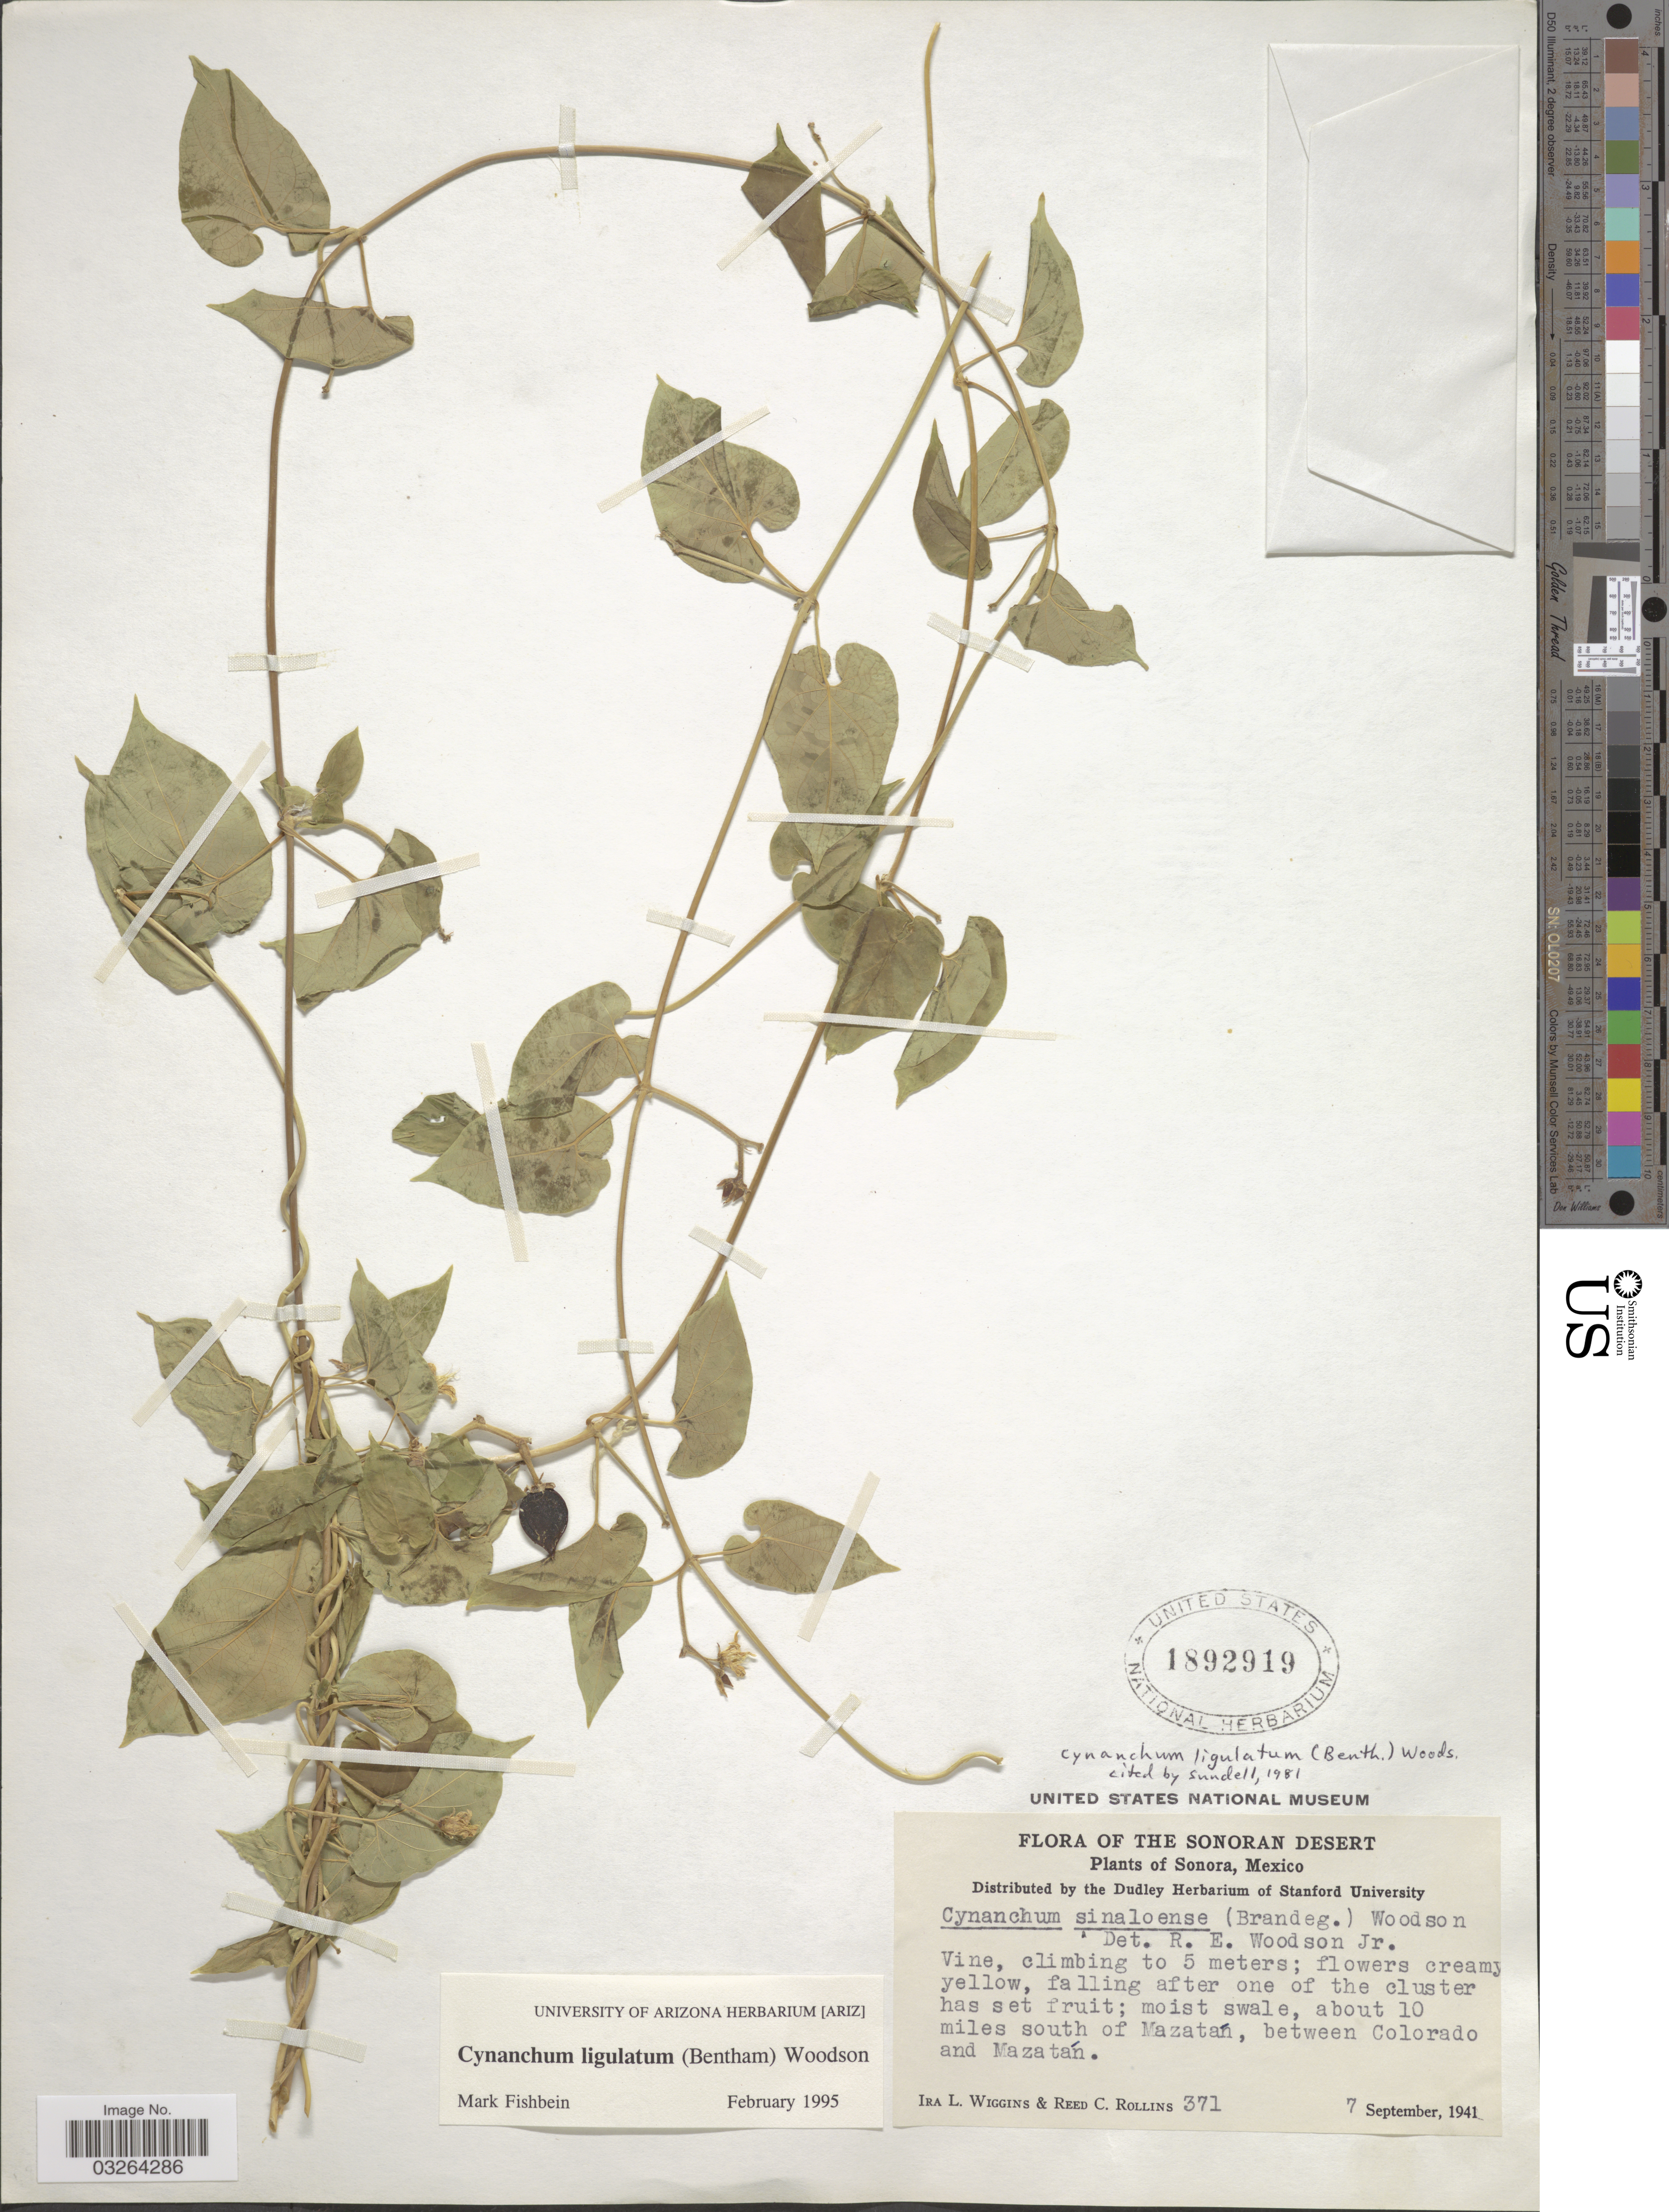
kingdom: Plantae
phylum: Tracheophyta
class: Magnoliopsida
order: Gentianales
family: Apocynaceae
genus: Cynanchum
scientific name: Cynanchum ligulatum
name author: (Benth.) Woodson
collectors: I. L. Wiggins & R. C. Rollins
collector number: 371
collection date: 1941-09-07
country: Mexico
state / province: Sonora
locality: The Sonoran Desert. About 10 miles south of Mazatán, between Colorado and Mazatán.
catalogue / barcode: US 1892919